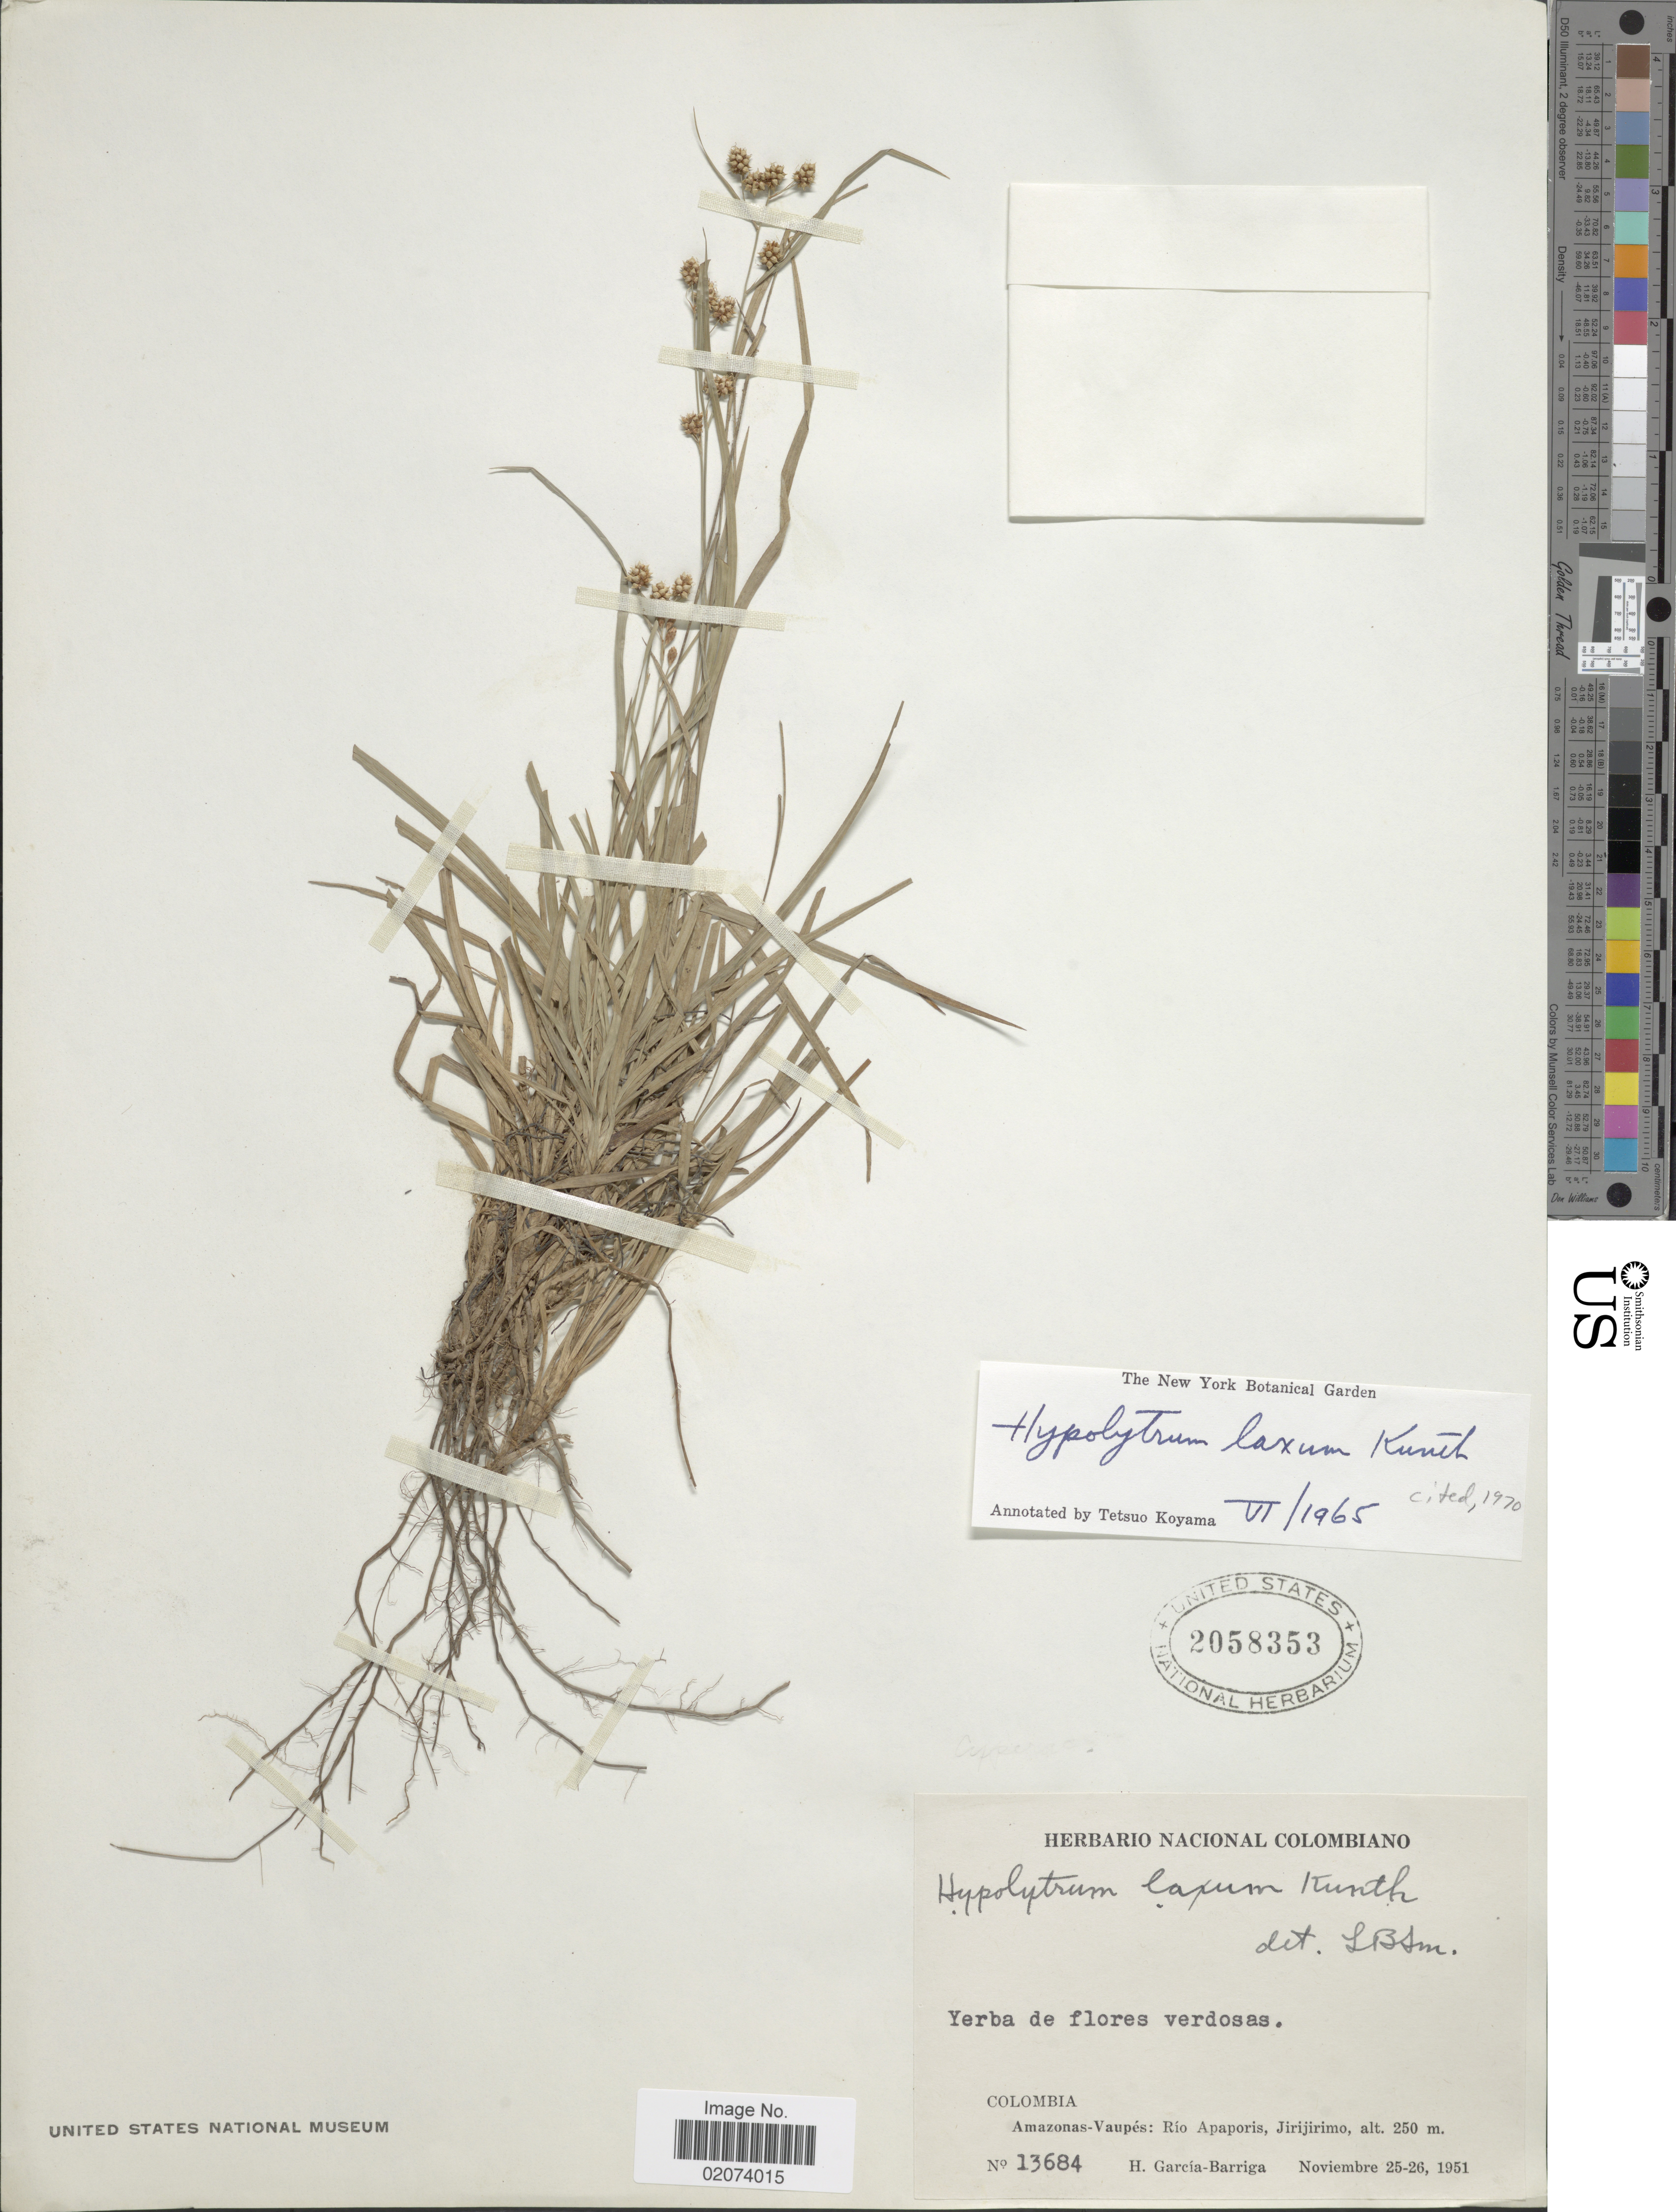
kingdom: Plantae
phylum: Tracheophyta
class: Liliopsida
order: Poales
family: Cyperaceae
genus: Hypolytrum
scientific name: Hypolytrum laxum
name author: Kunth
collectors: H. García Barriga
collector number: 13684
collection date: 1951-11-25/1951-11-26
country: Colombia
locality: Amazonas-Vaupes, Rio Apaporis, Jirijirimo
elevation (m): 250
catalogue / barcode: US 2058353